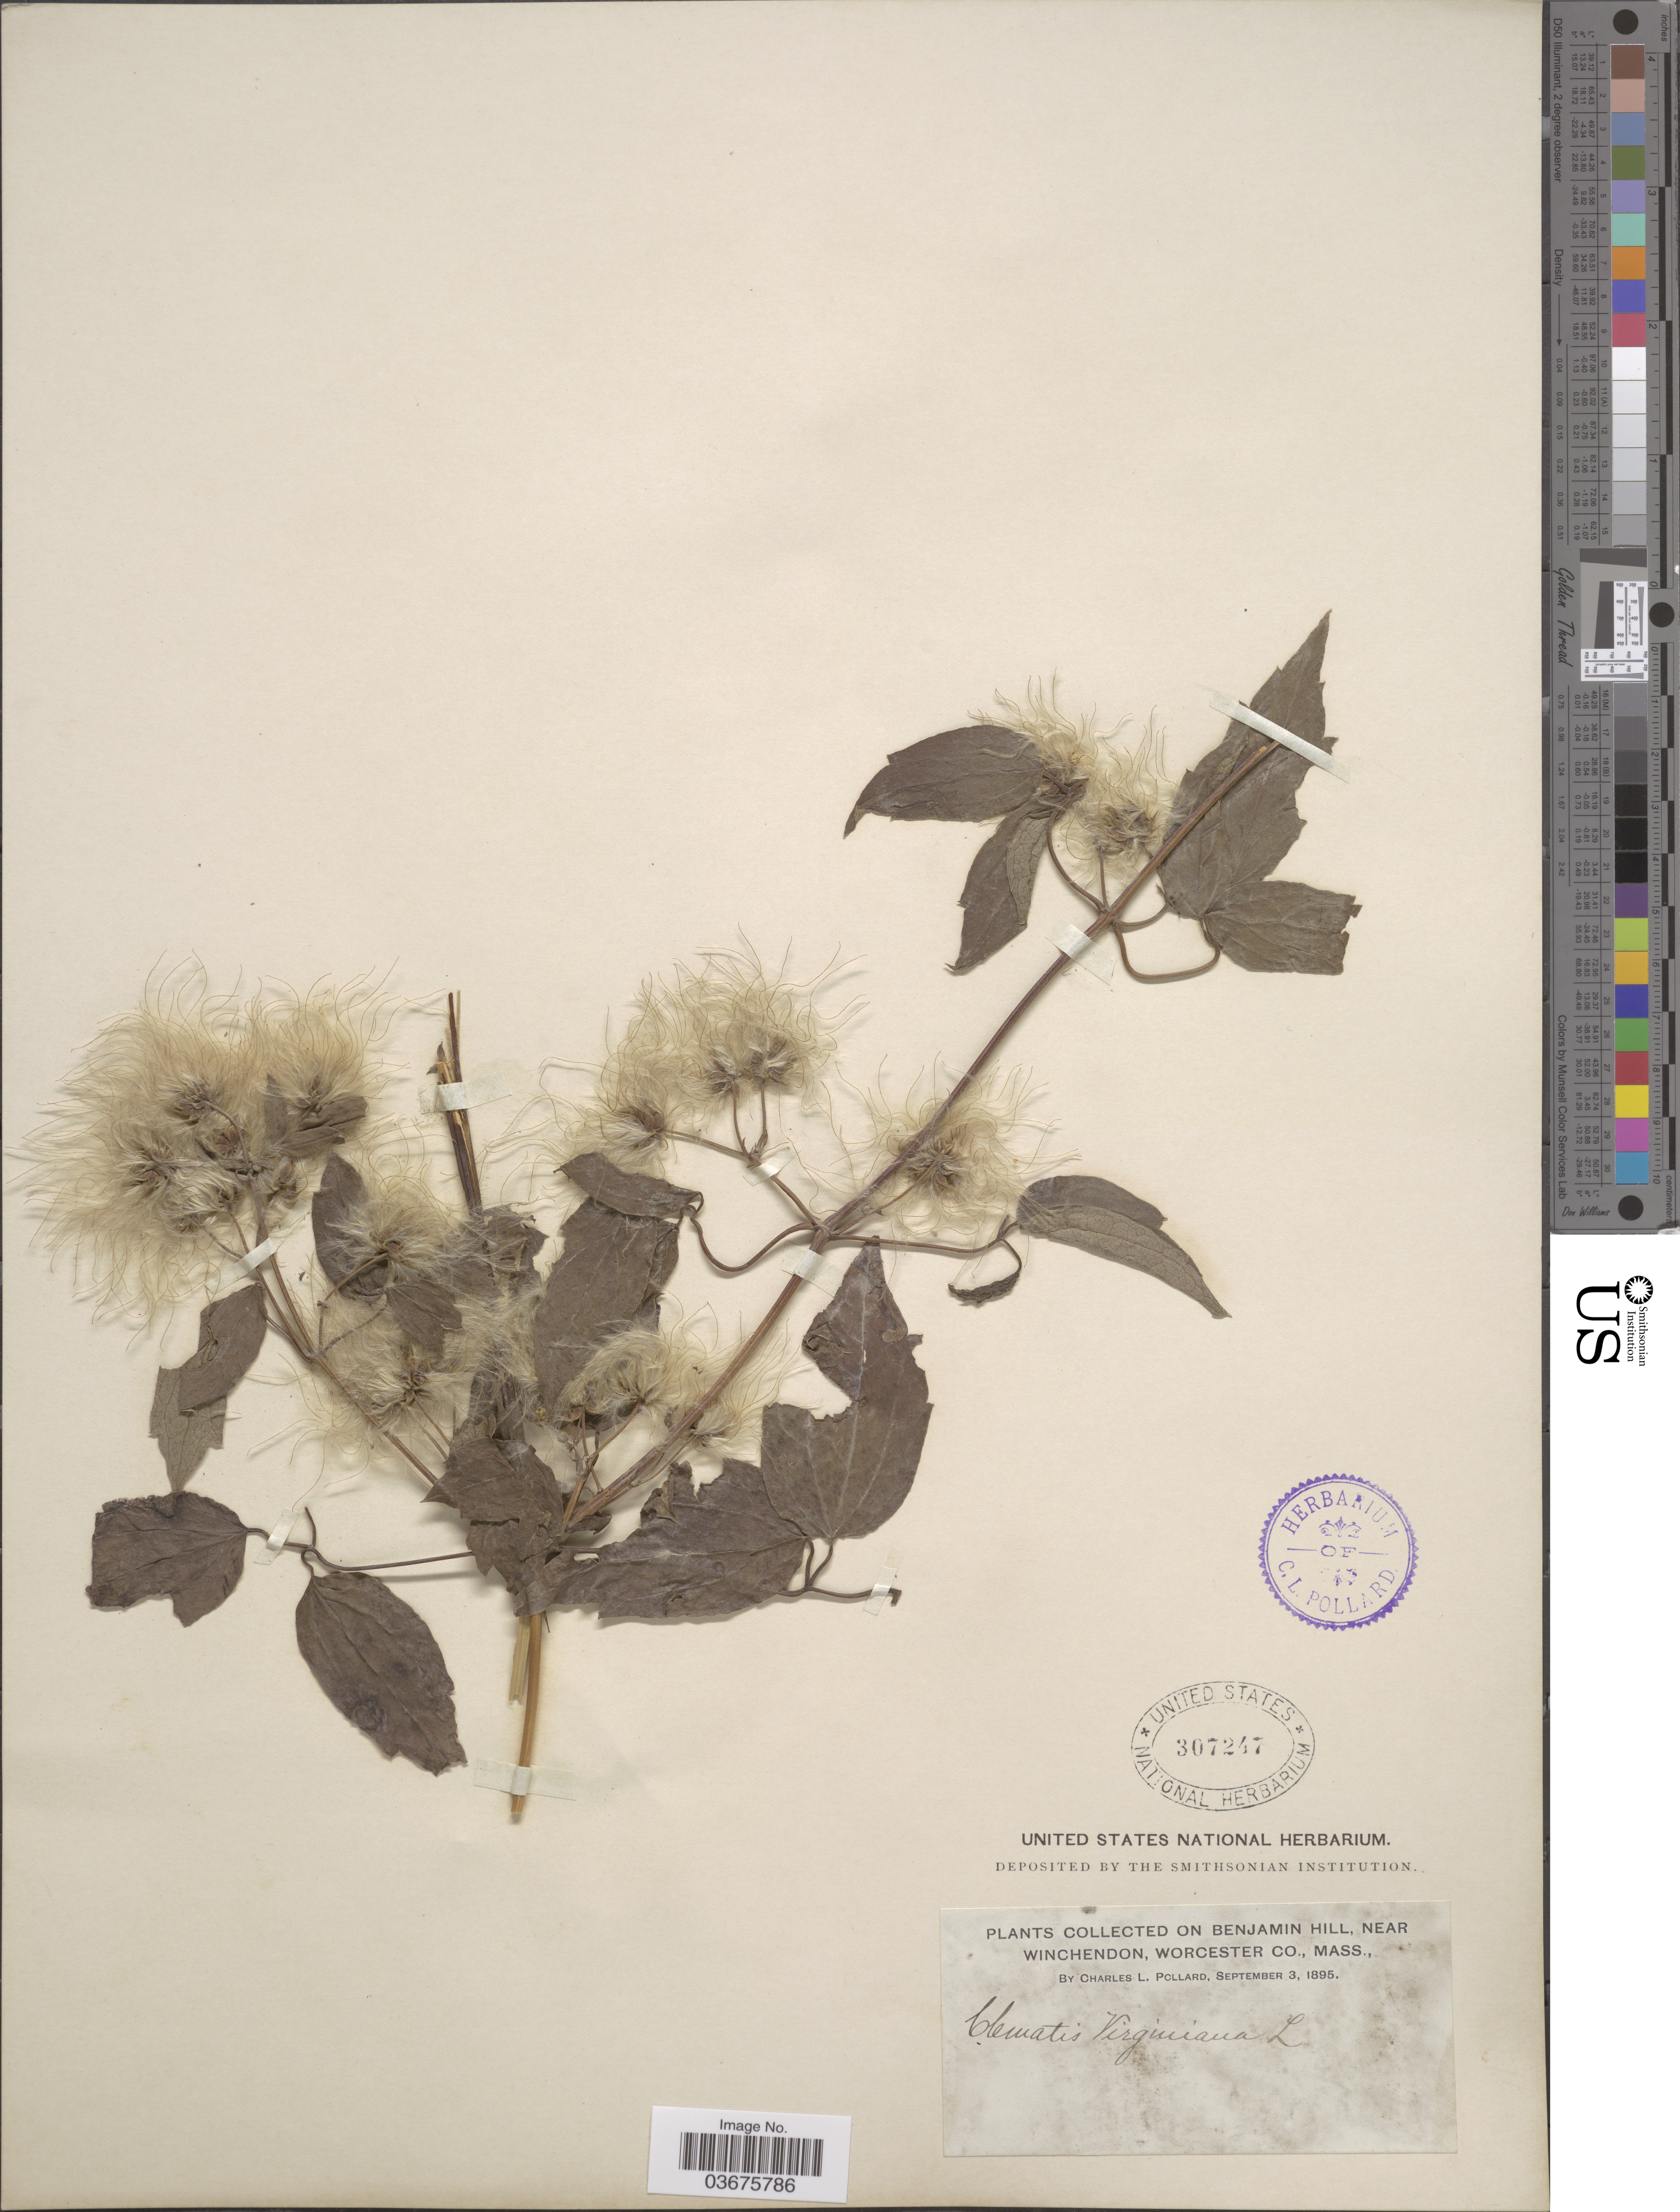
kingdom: Plantae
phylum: Tracheophyta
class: Magnoliopsida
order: Ranunculales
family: Ranunculaceae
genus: Clematis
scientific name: Clematis virginiana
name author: L.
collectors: C. L. Pollard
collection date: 1895-09-03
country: United States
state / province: Massachusetts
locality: Benjamin Hill, near Winchendon, Worcester Co.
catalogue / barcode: US 307247